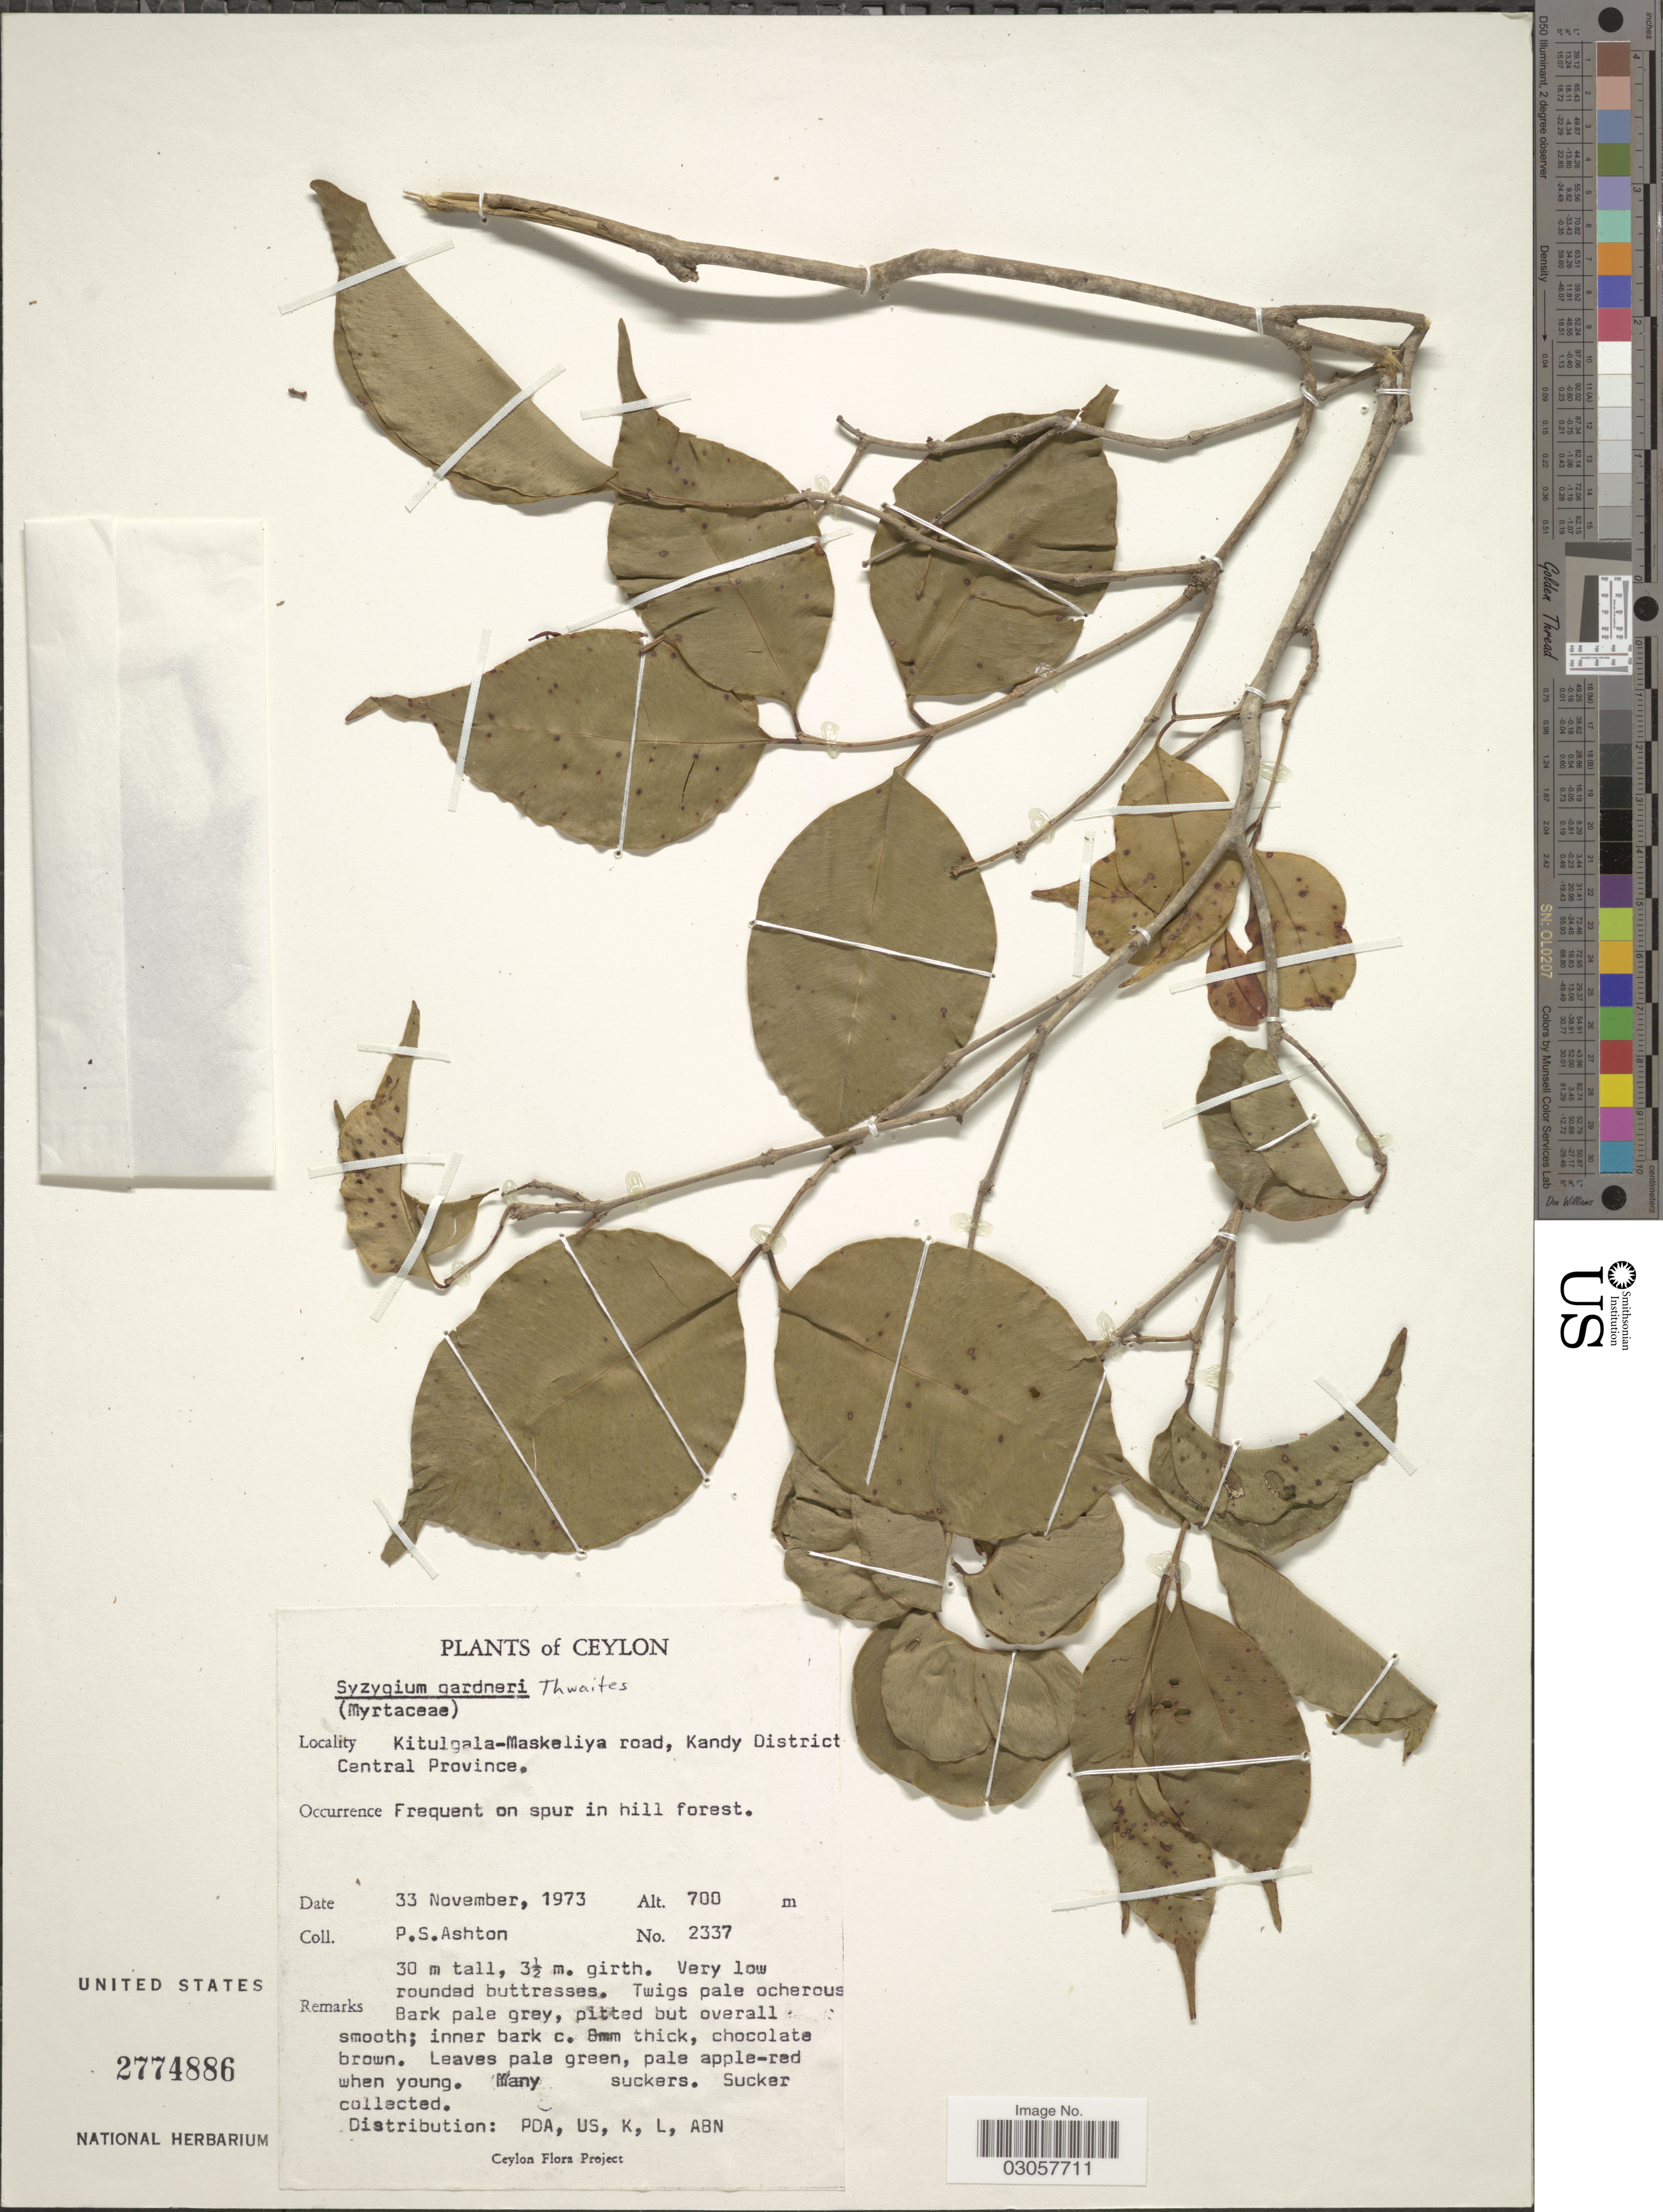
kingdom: Plantae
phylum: Tracheophyta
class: Magnoliopsida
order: Myrtales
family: Myrtaceae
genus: Syzygium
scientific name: Syzygium gardneri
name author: Thwaites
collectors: P. S. Ashton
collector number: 2337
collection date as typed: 33 November 1973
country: Sri Lanka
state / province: Central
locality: Ceylon. Kitulgala-Maskeliya road, Kandy District.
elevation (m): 700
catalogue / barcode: US 2774886